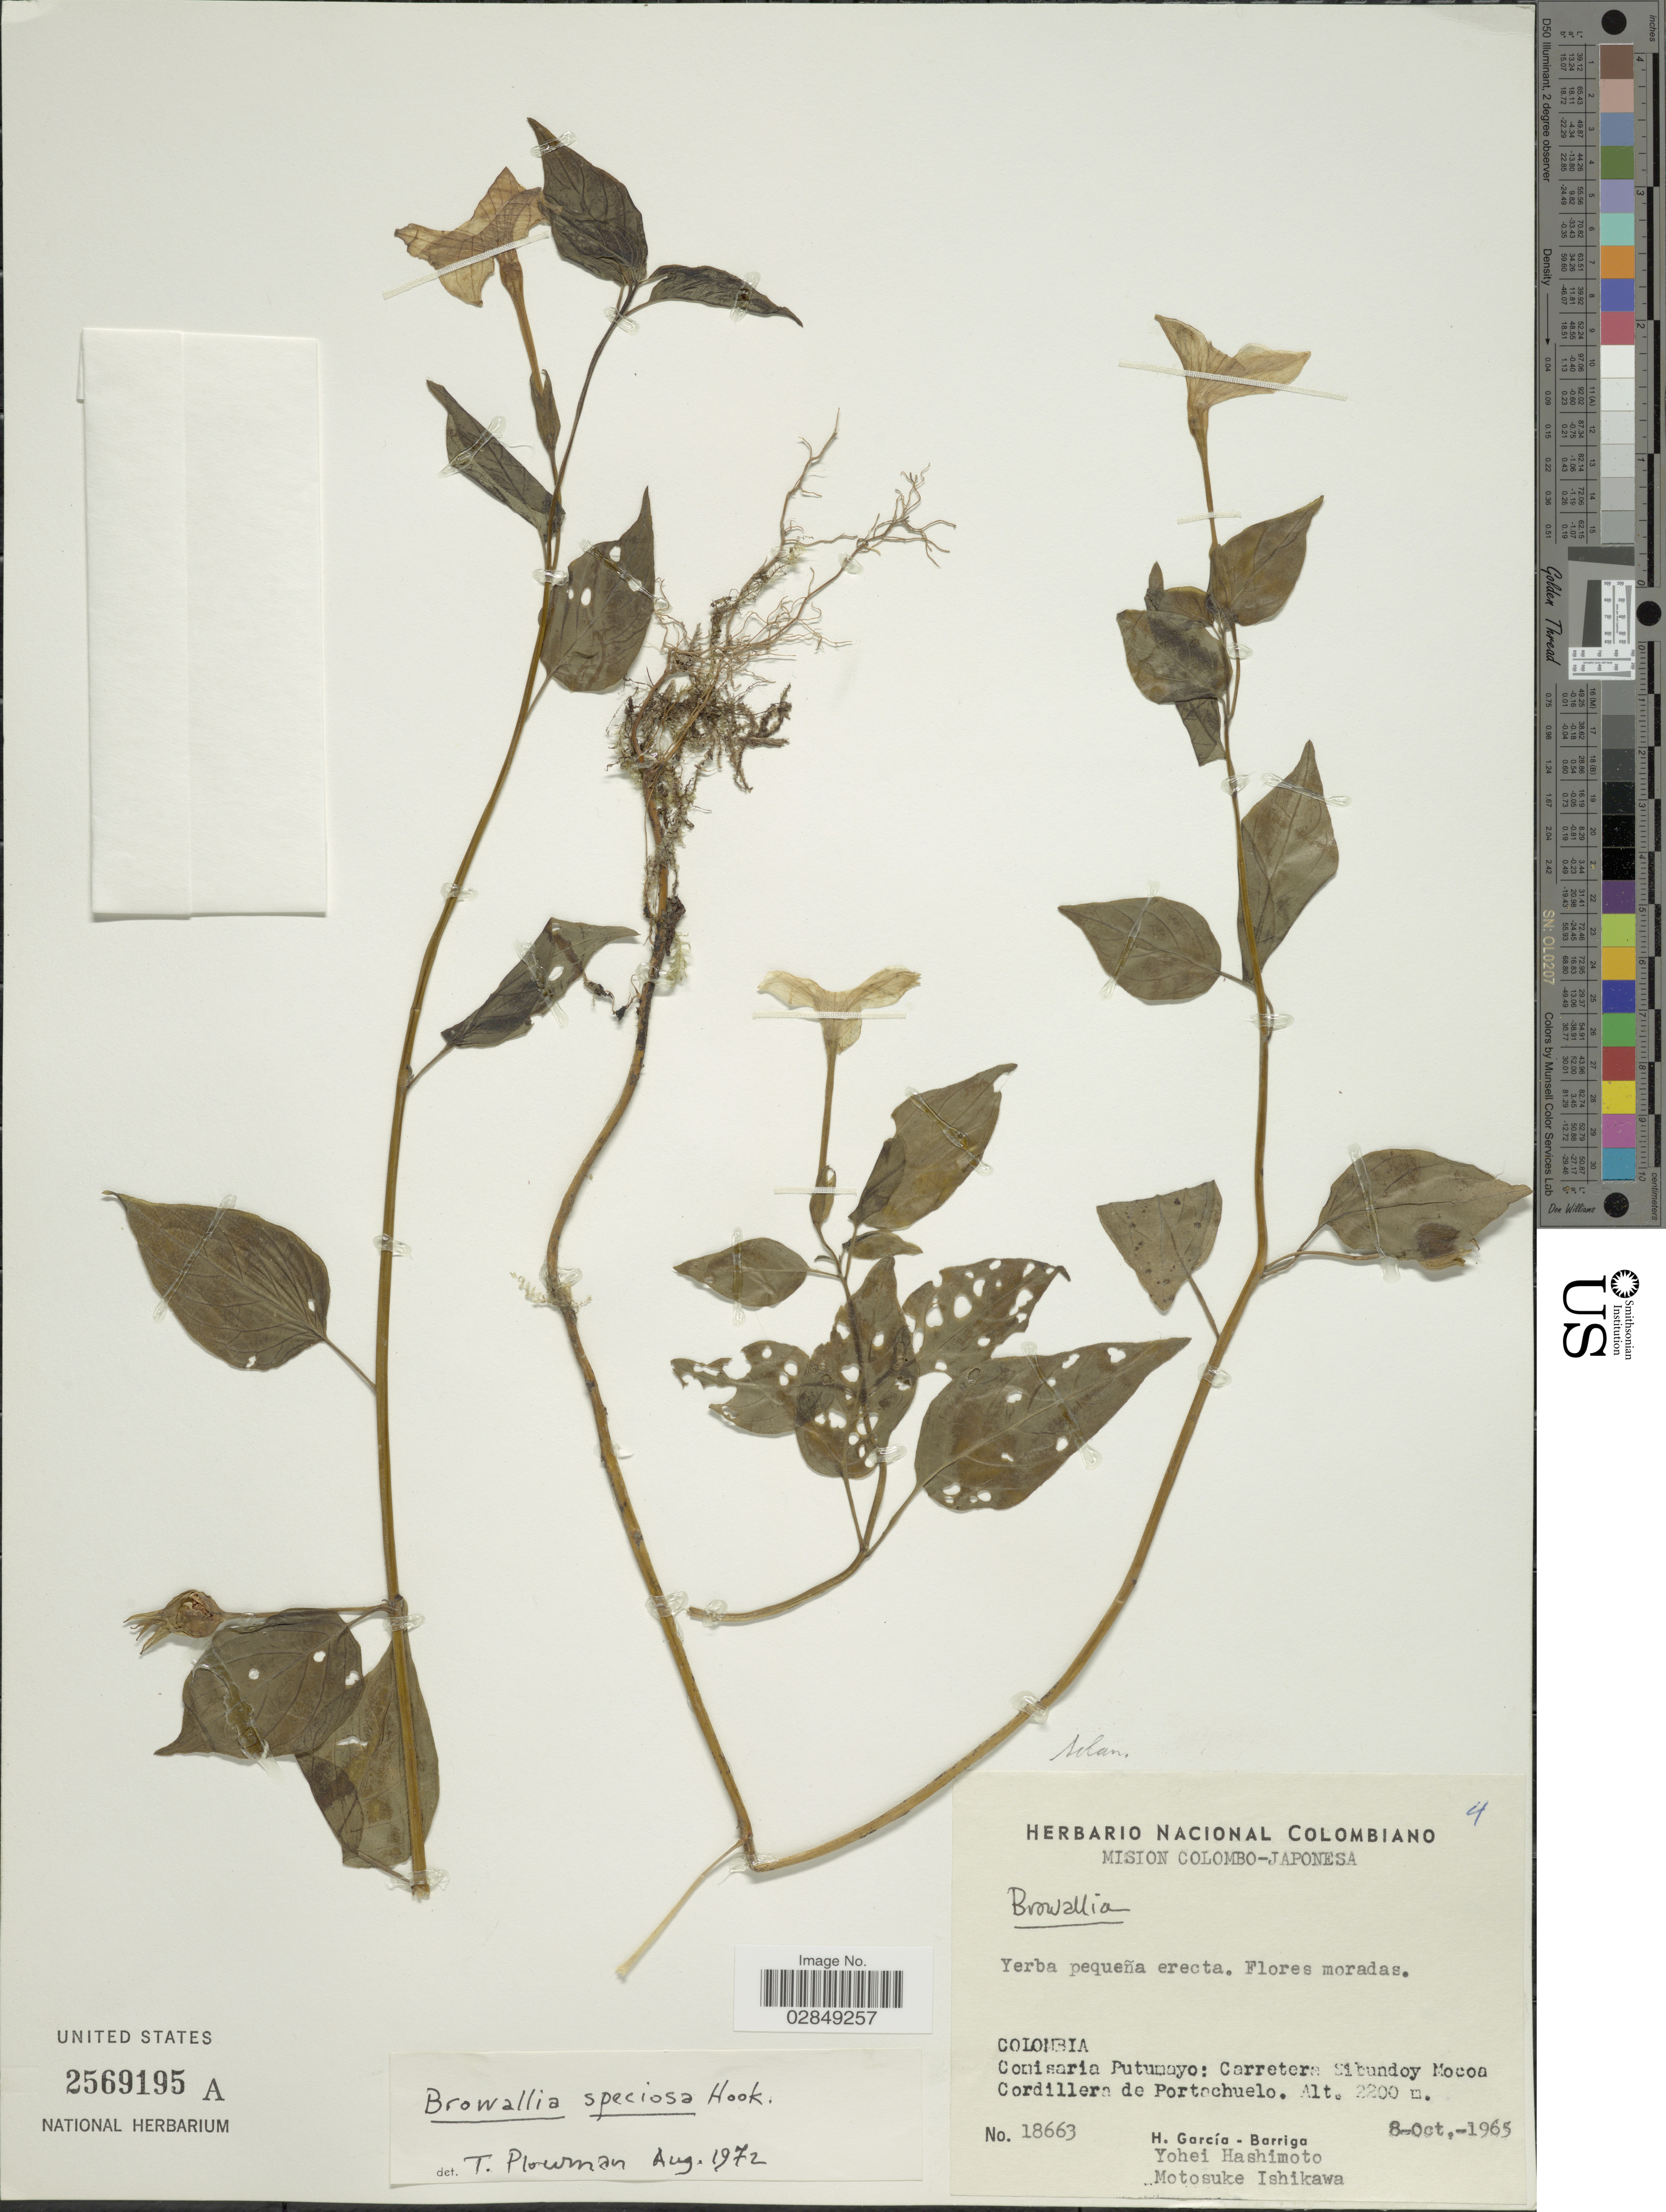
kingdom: Plantae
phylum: Tracheophyta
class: Magnoliopsida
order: Solanales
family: Solanaceae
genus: Browallia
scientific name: Browallia speciosa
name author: Hook.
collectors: H. García Barriga, Y. Hashimoto & M. Ishikawa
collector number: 18663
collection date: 1965-10-08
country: Colombia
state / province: Putumayo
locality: Comisaria Putumayo: Carretera Sibundoy Mocoa Cordillera de Portachuelo.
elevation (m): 2200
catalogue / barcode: US 2569195A